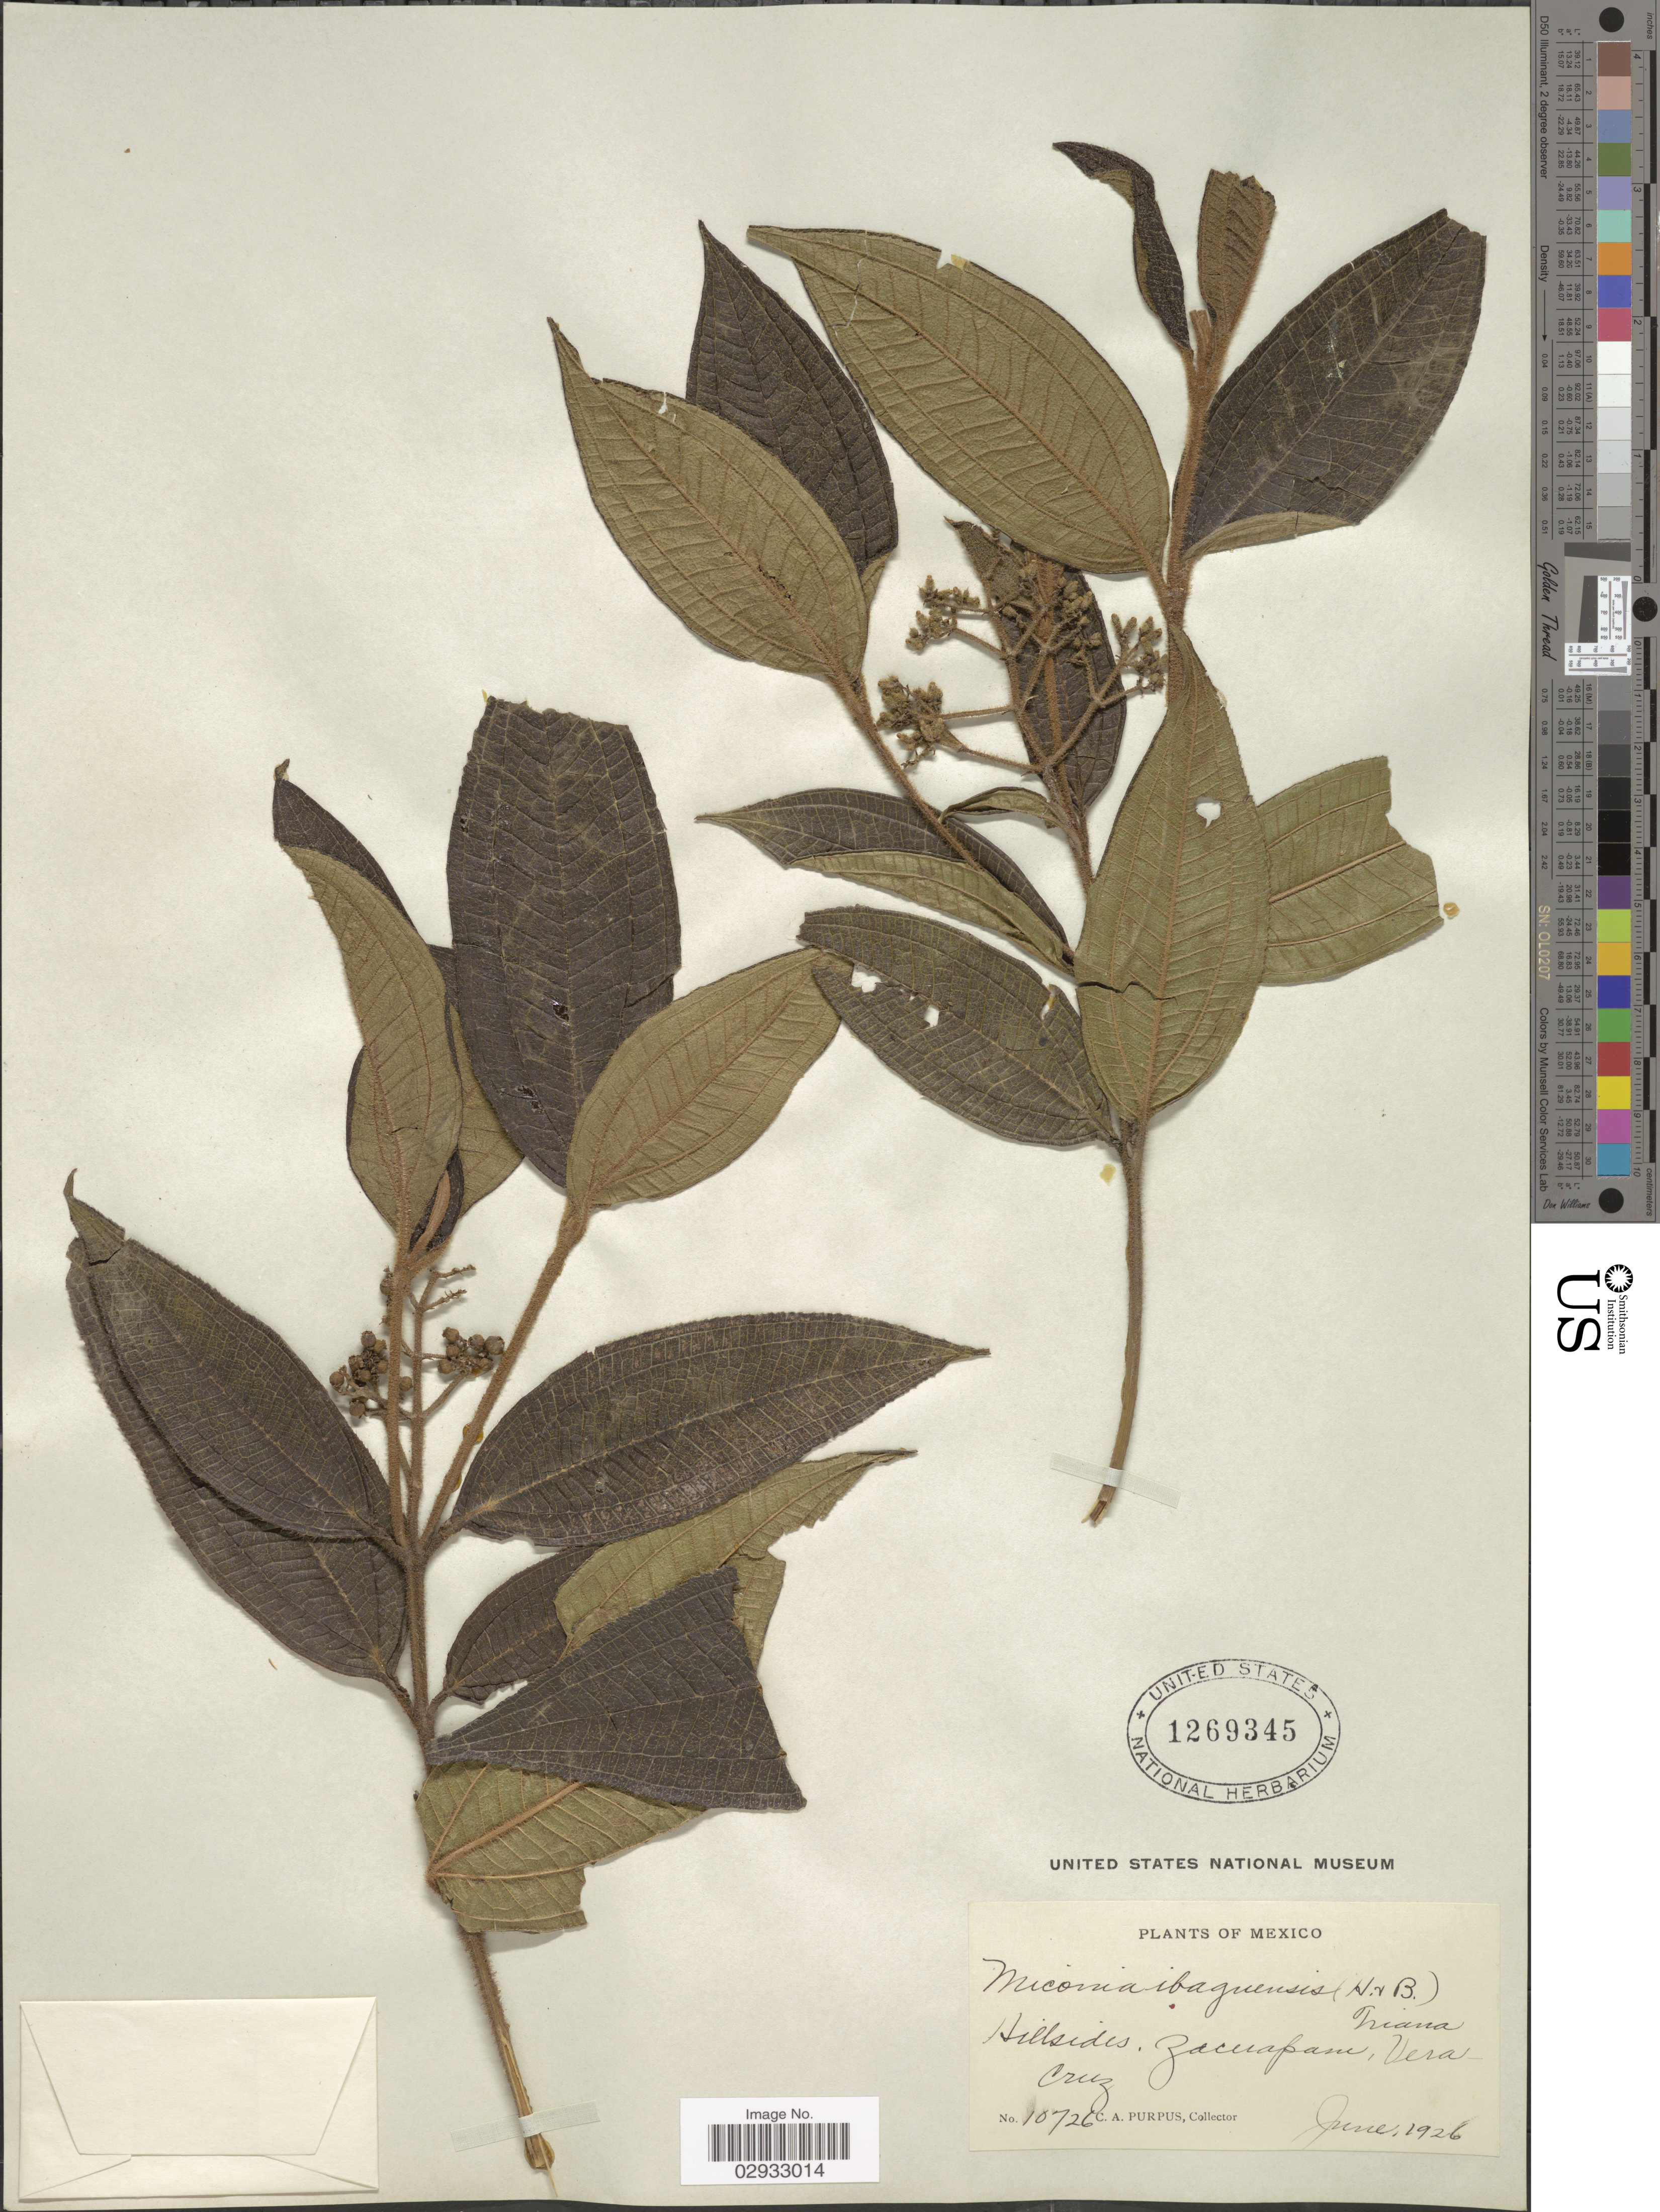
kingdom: Plantae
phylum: Tracheophyta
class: Magnoliopsida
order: Myrtales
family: Melastomataceae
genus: Miconia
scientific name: Miconia ibaguensis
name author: (Bonpl.) Triana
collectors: C. A. Purpus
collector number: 10726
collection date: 1926-06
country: Mexico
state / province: Veracruz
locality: Hillsides, Zacuapam, Veracruz.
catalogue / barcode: US 1269345